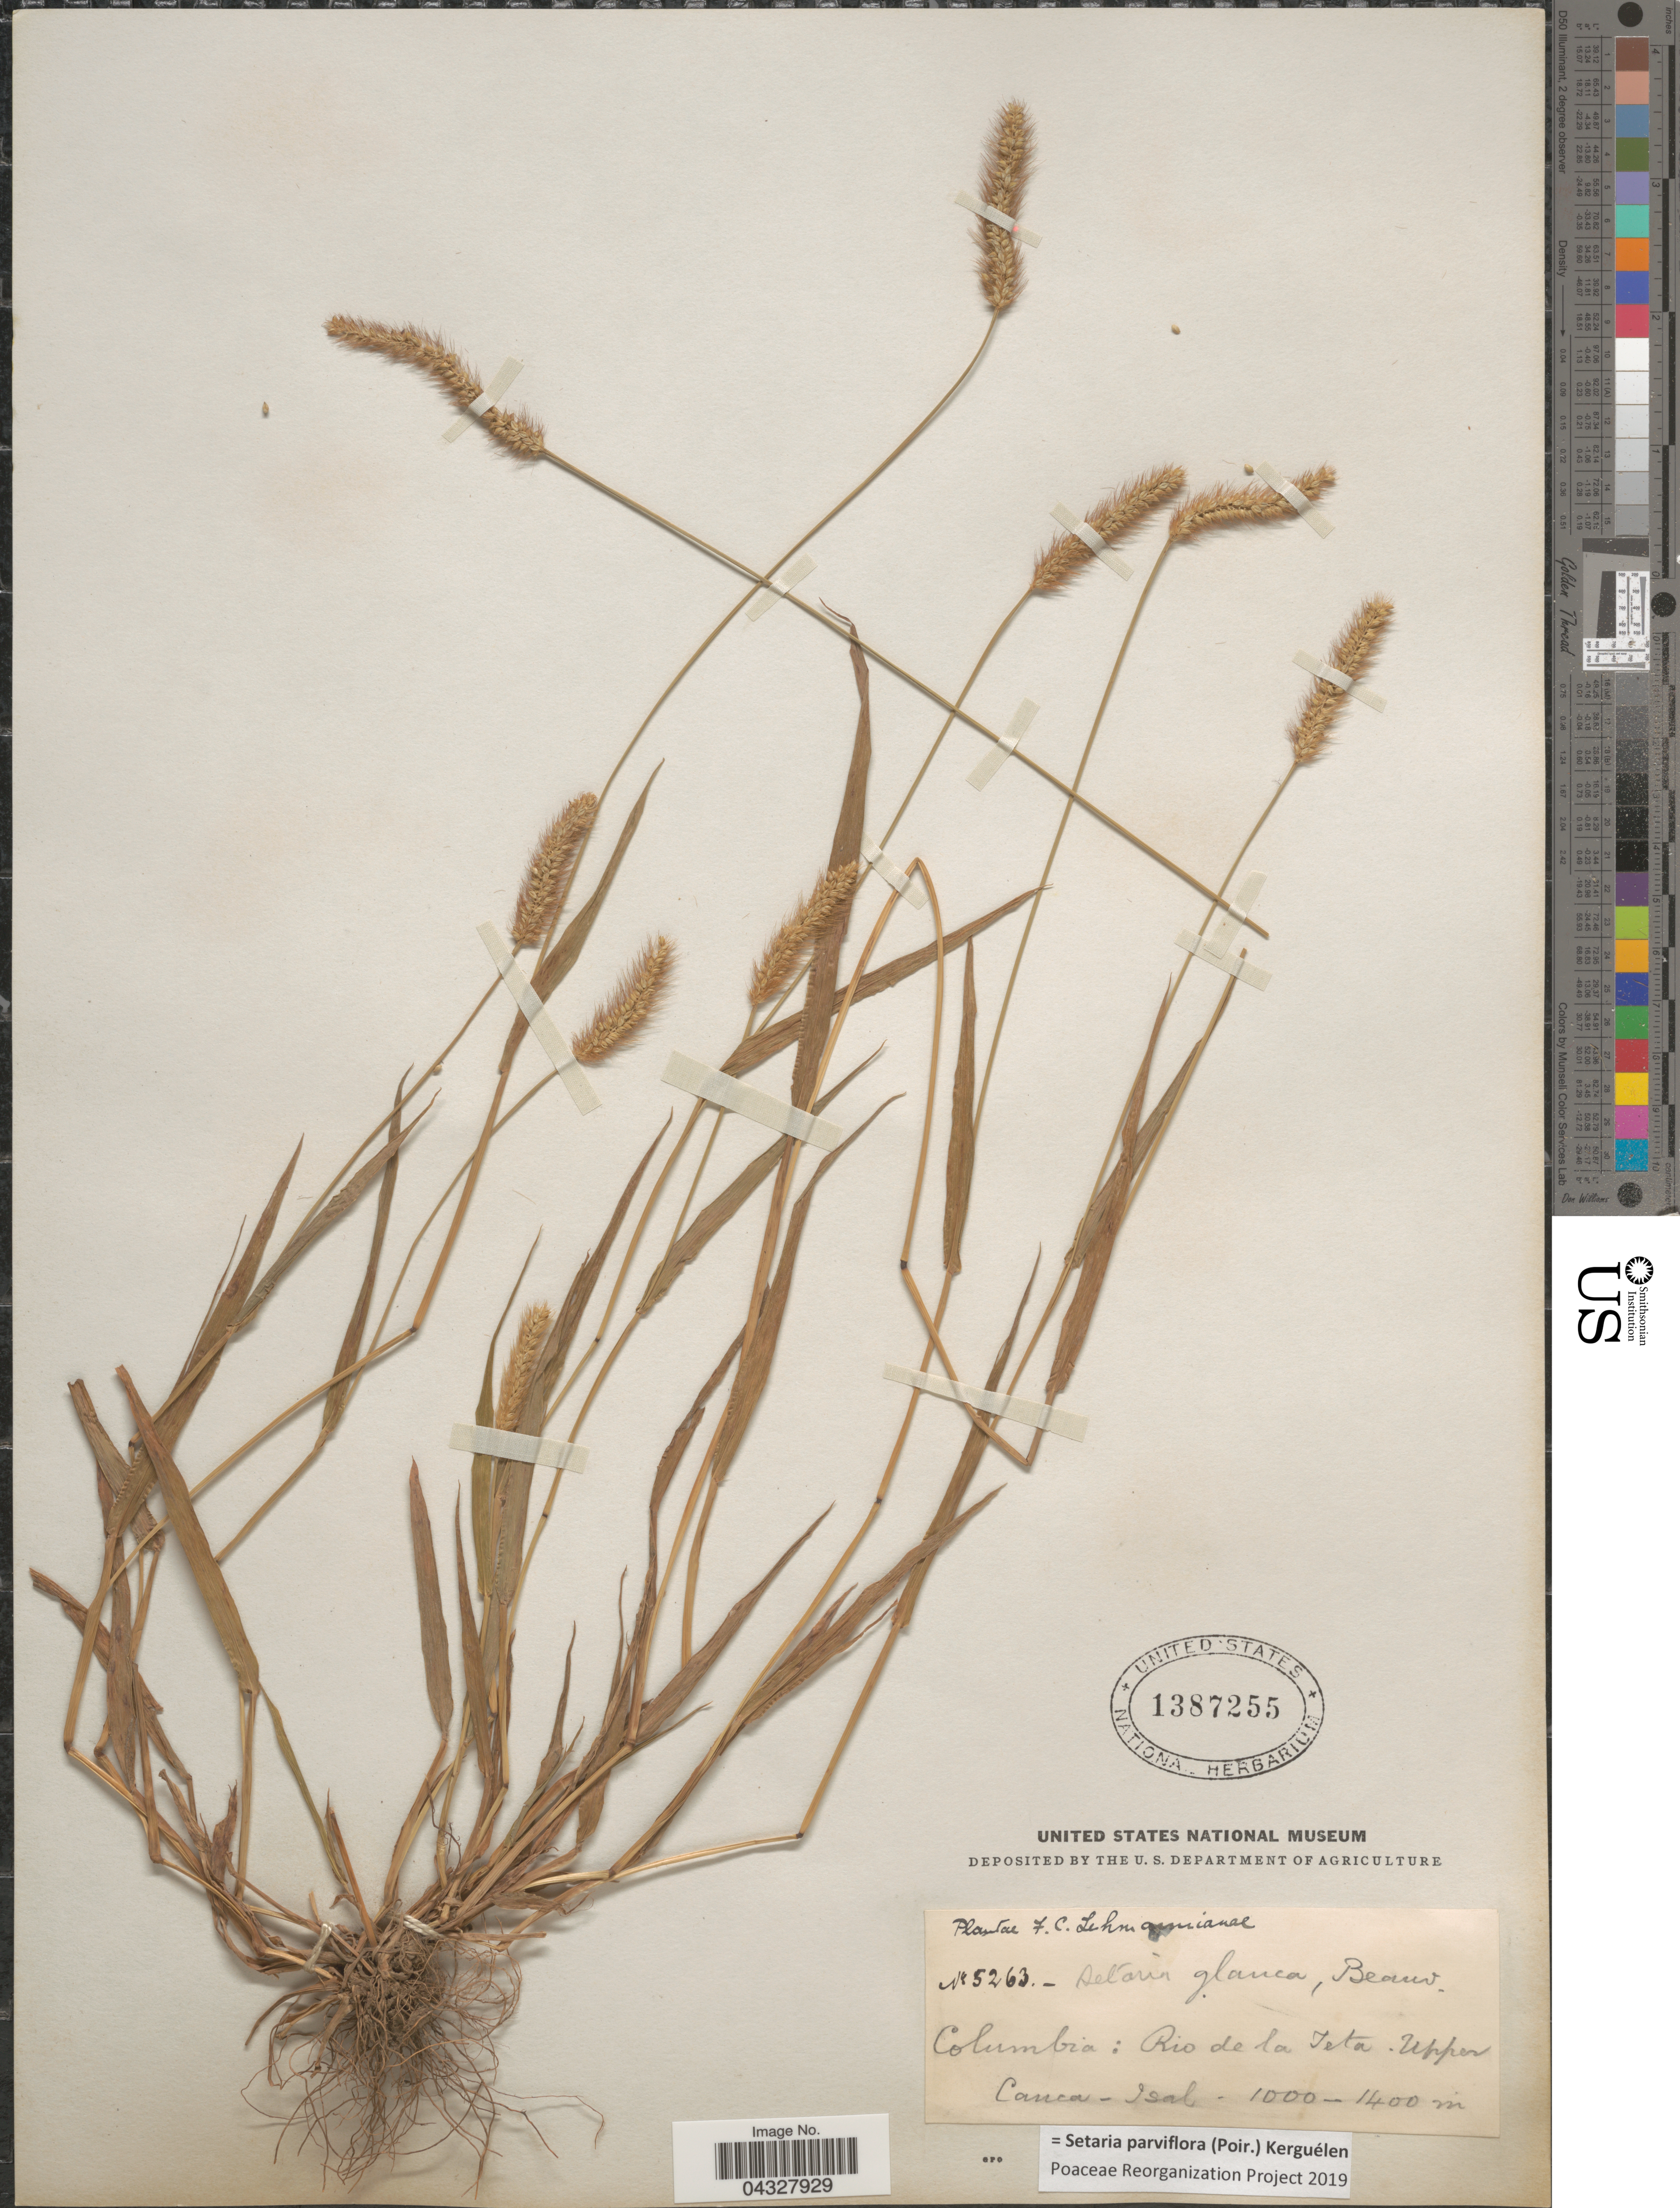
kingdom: Plantae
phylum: Tracheophyta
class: Liliopsida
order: Poales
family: Poaceae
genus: Setaria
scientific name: Setaria parviflora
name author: (Poir.) Kerguélen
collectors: F. C. Lehmann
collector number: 5263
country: Colombia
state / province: Cauca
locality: Rio de la Teta. Upper Cauca - Isal.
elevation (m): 1000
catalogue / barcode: US 1387255